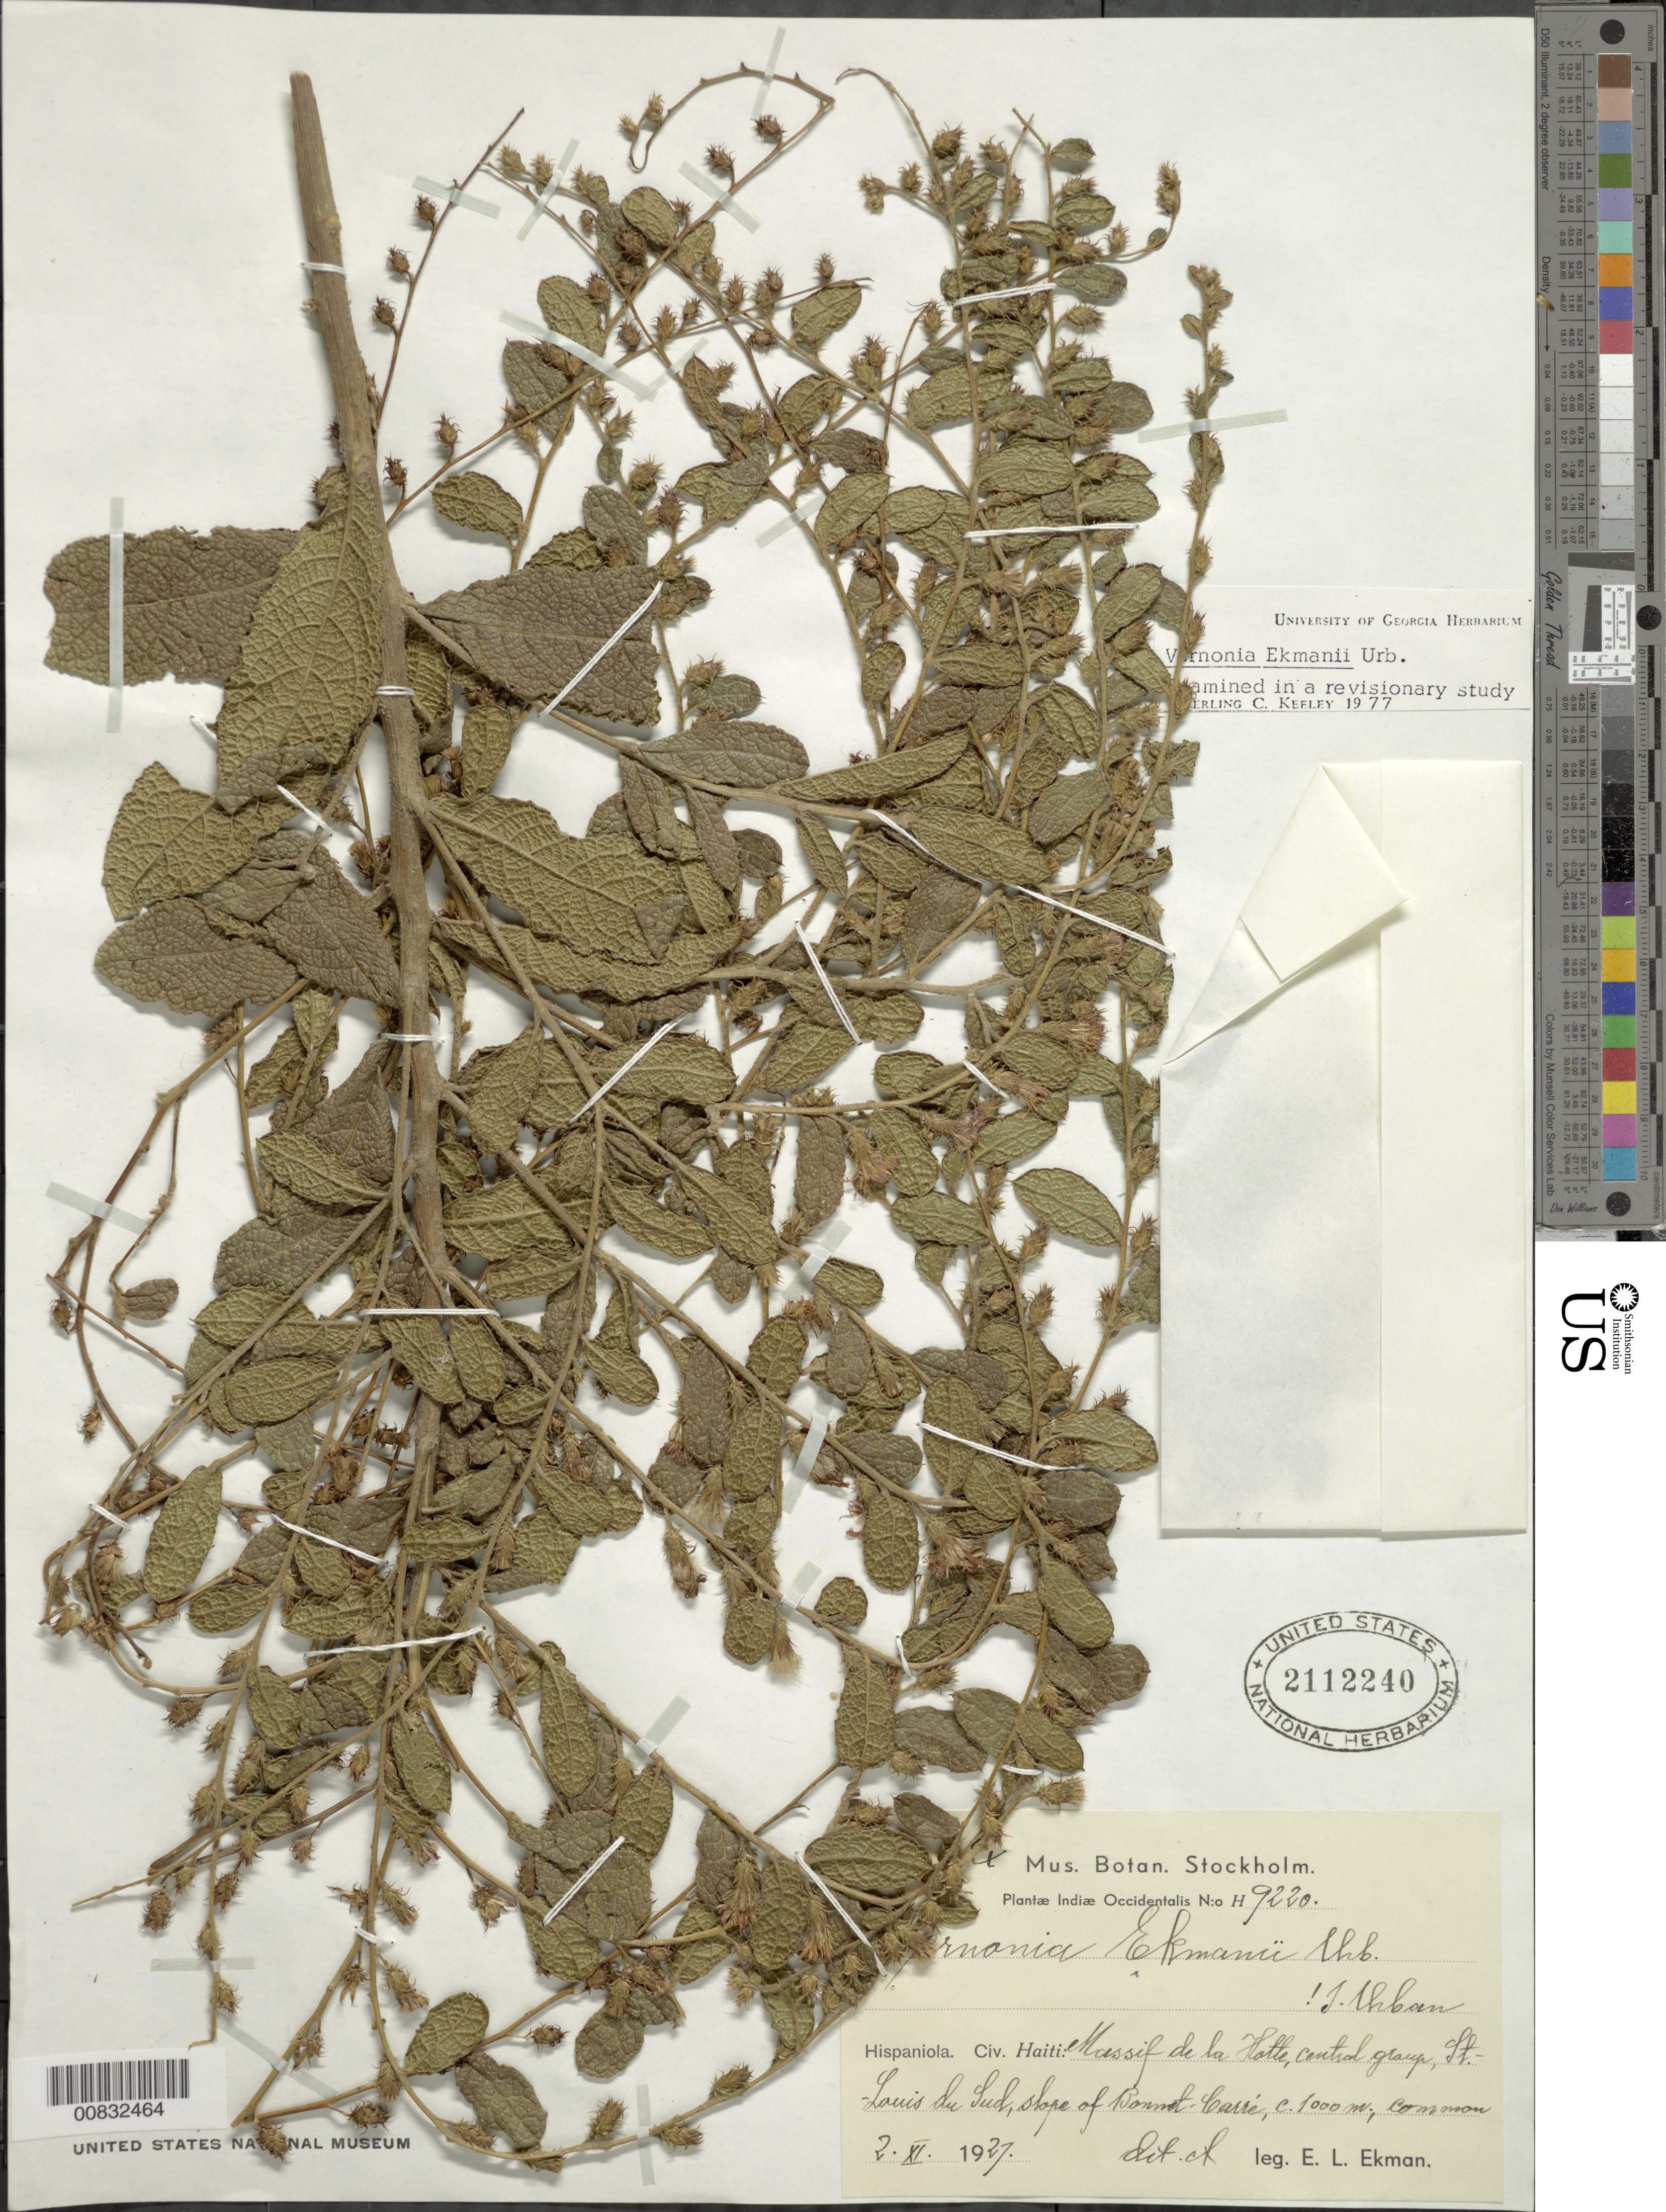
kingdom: Plantae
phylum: Tracheophyta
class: Magnoliopsida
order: Asterales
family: Asteraceae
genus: Lepidaploa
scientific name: Lepidaploa ekmanii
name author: (Urb.) H. Rob.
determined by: Keeley, S. C.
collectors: E. L. Ekman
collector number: H 9220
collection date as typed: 02 Nov 1927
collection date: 1927-11-02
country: Haiti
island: Hispaniola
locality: Massif de la Hotte, central group, St-Louis de Sud, slope of Bonnet-Carré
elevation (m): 1000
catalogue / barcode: US 2112240